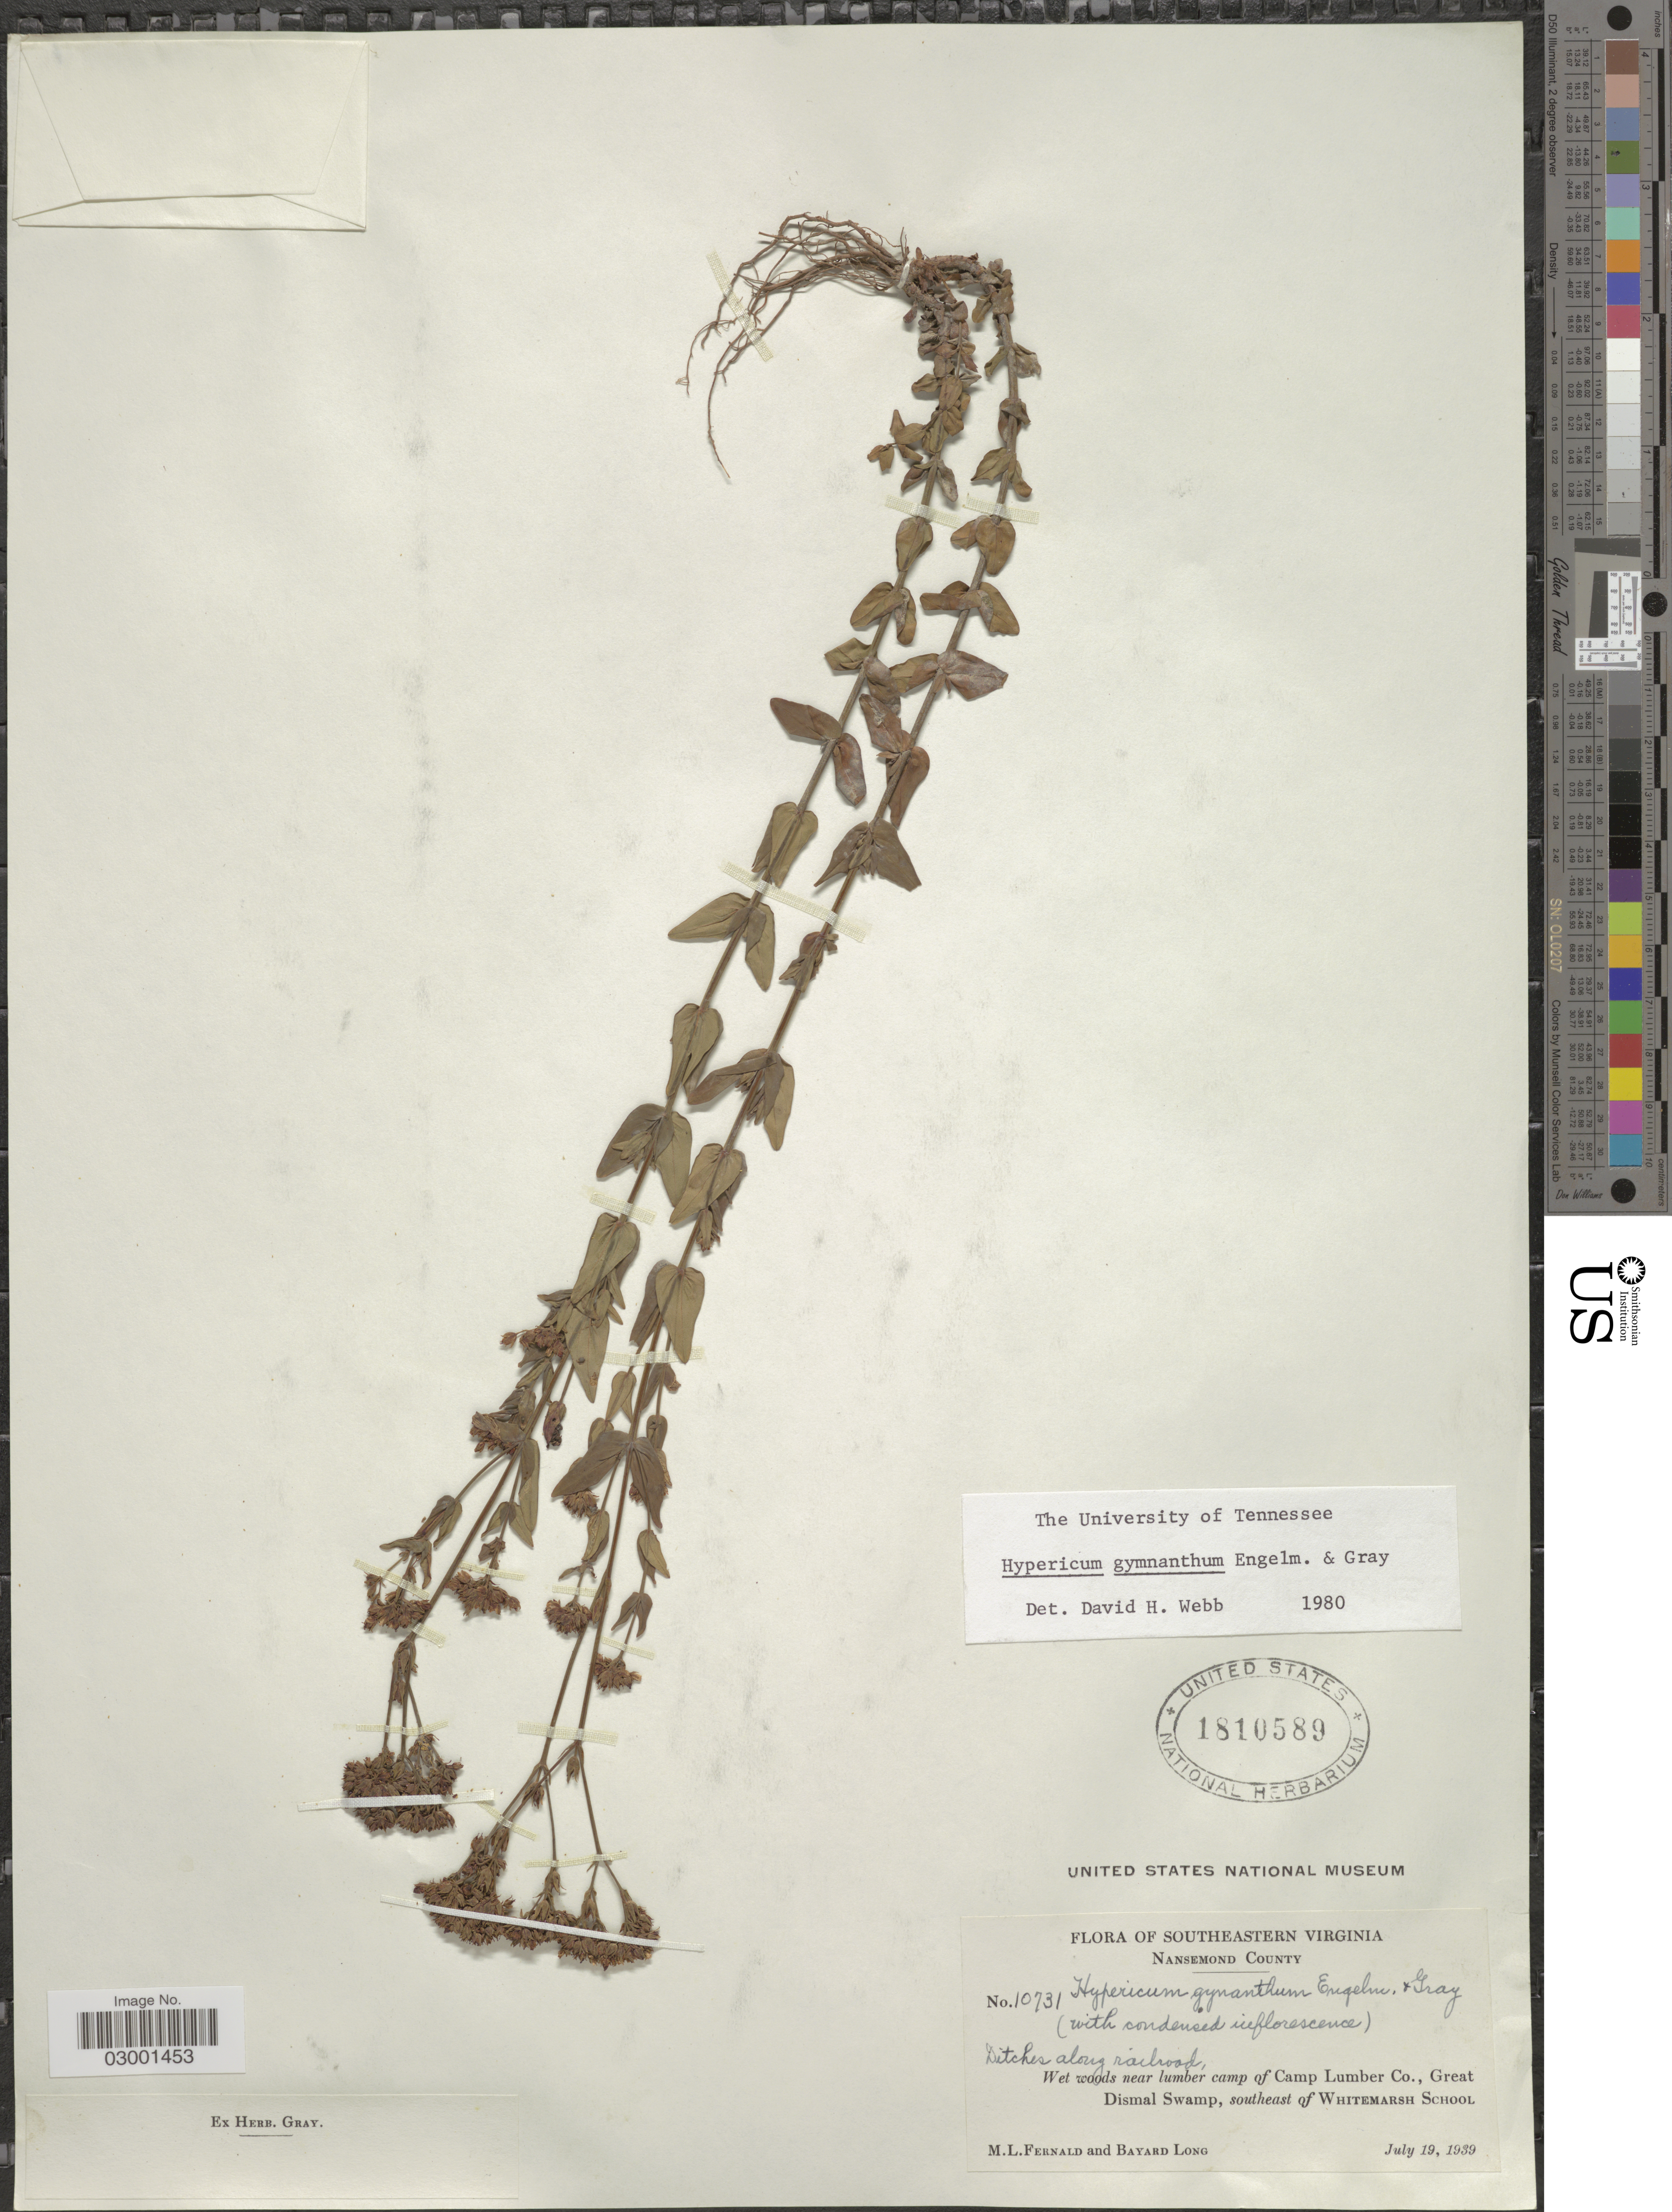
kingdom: Plantae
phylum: Tracheophyta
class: Magnoliopsida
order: Malpighiales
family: Hypericaceae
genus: Hypericum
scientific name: Hypericum gymnanthum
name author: Engelm. & A. Gray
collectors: M. L. Fernald & B. Long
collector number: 10731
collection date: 1939-07-19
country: United States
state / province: Virginia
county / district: City of Suffolk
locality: Southeastern Virginia, Nansemond County, wet woods near lumber camp of Camp Lumber Co., Great Dismal Swamp, southeast of Whitemarsh School.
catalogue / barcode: US 1810589